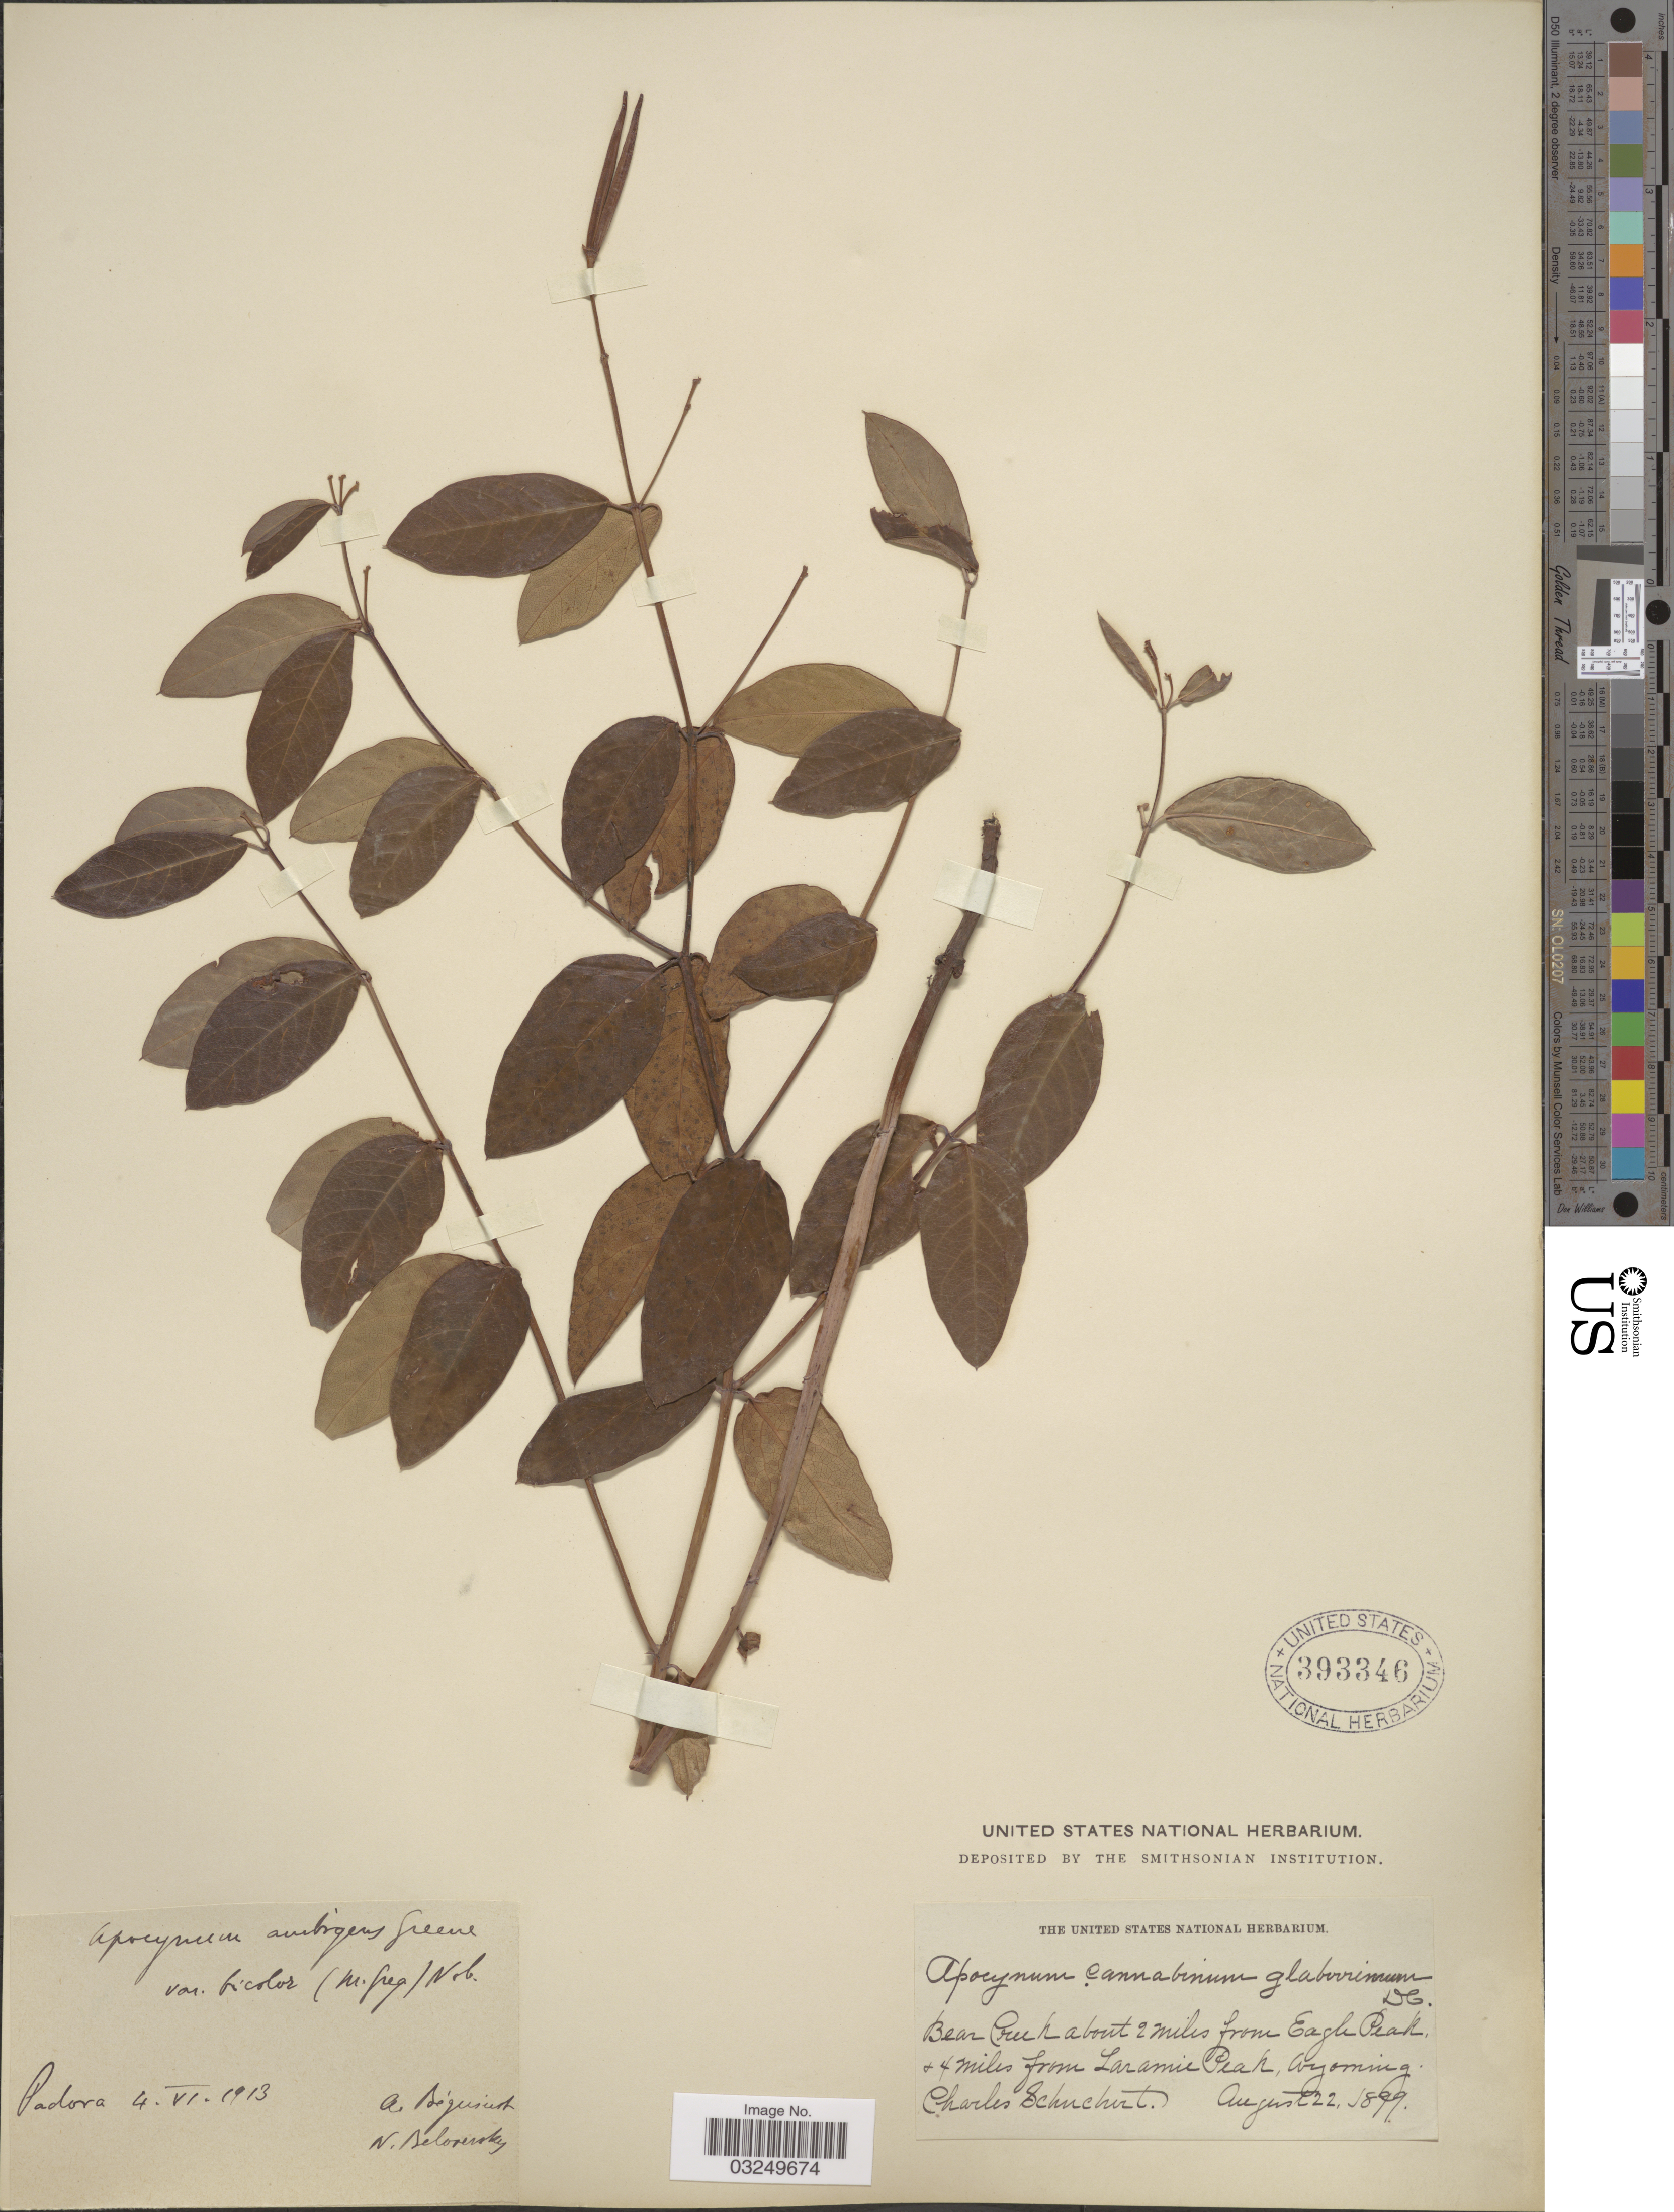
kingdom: Plantae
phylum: Tracheophyta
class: Magnoliopsida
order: Gentianales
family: Apocynaceae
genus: Apocynum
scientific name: Apocynum bicolor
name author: E.A. McGregor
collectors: C. Schuchert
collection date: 1899-08-22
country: United States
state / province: Wyoming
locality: Bear Creek about 2 miles from Eagle Peak + 4 miles from Laramie Peak.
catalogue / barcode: US 393346